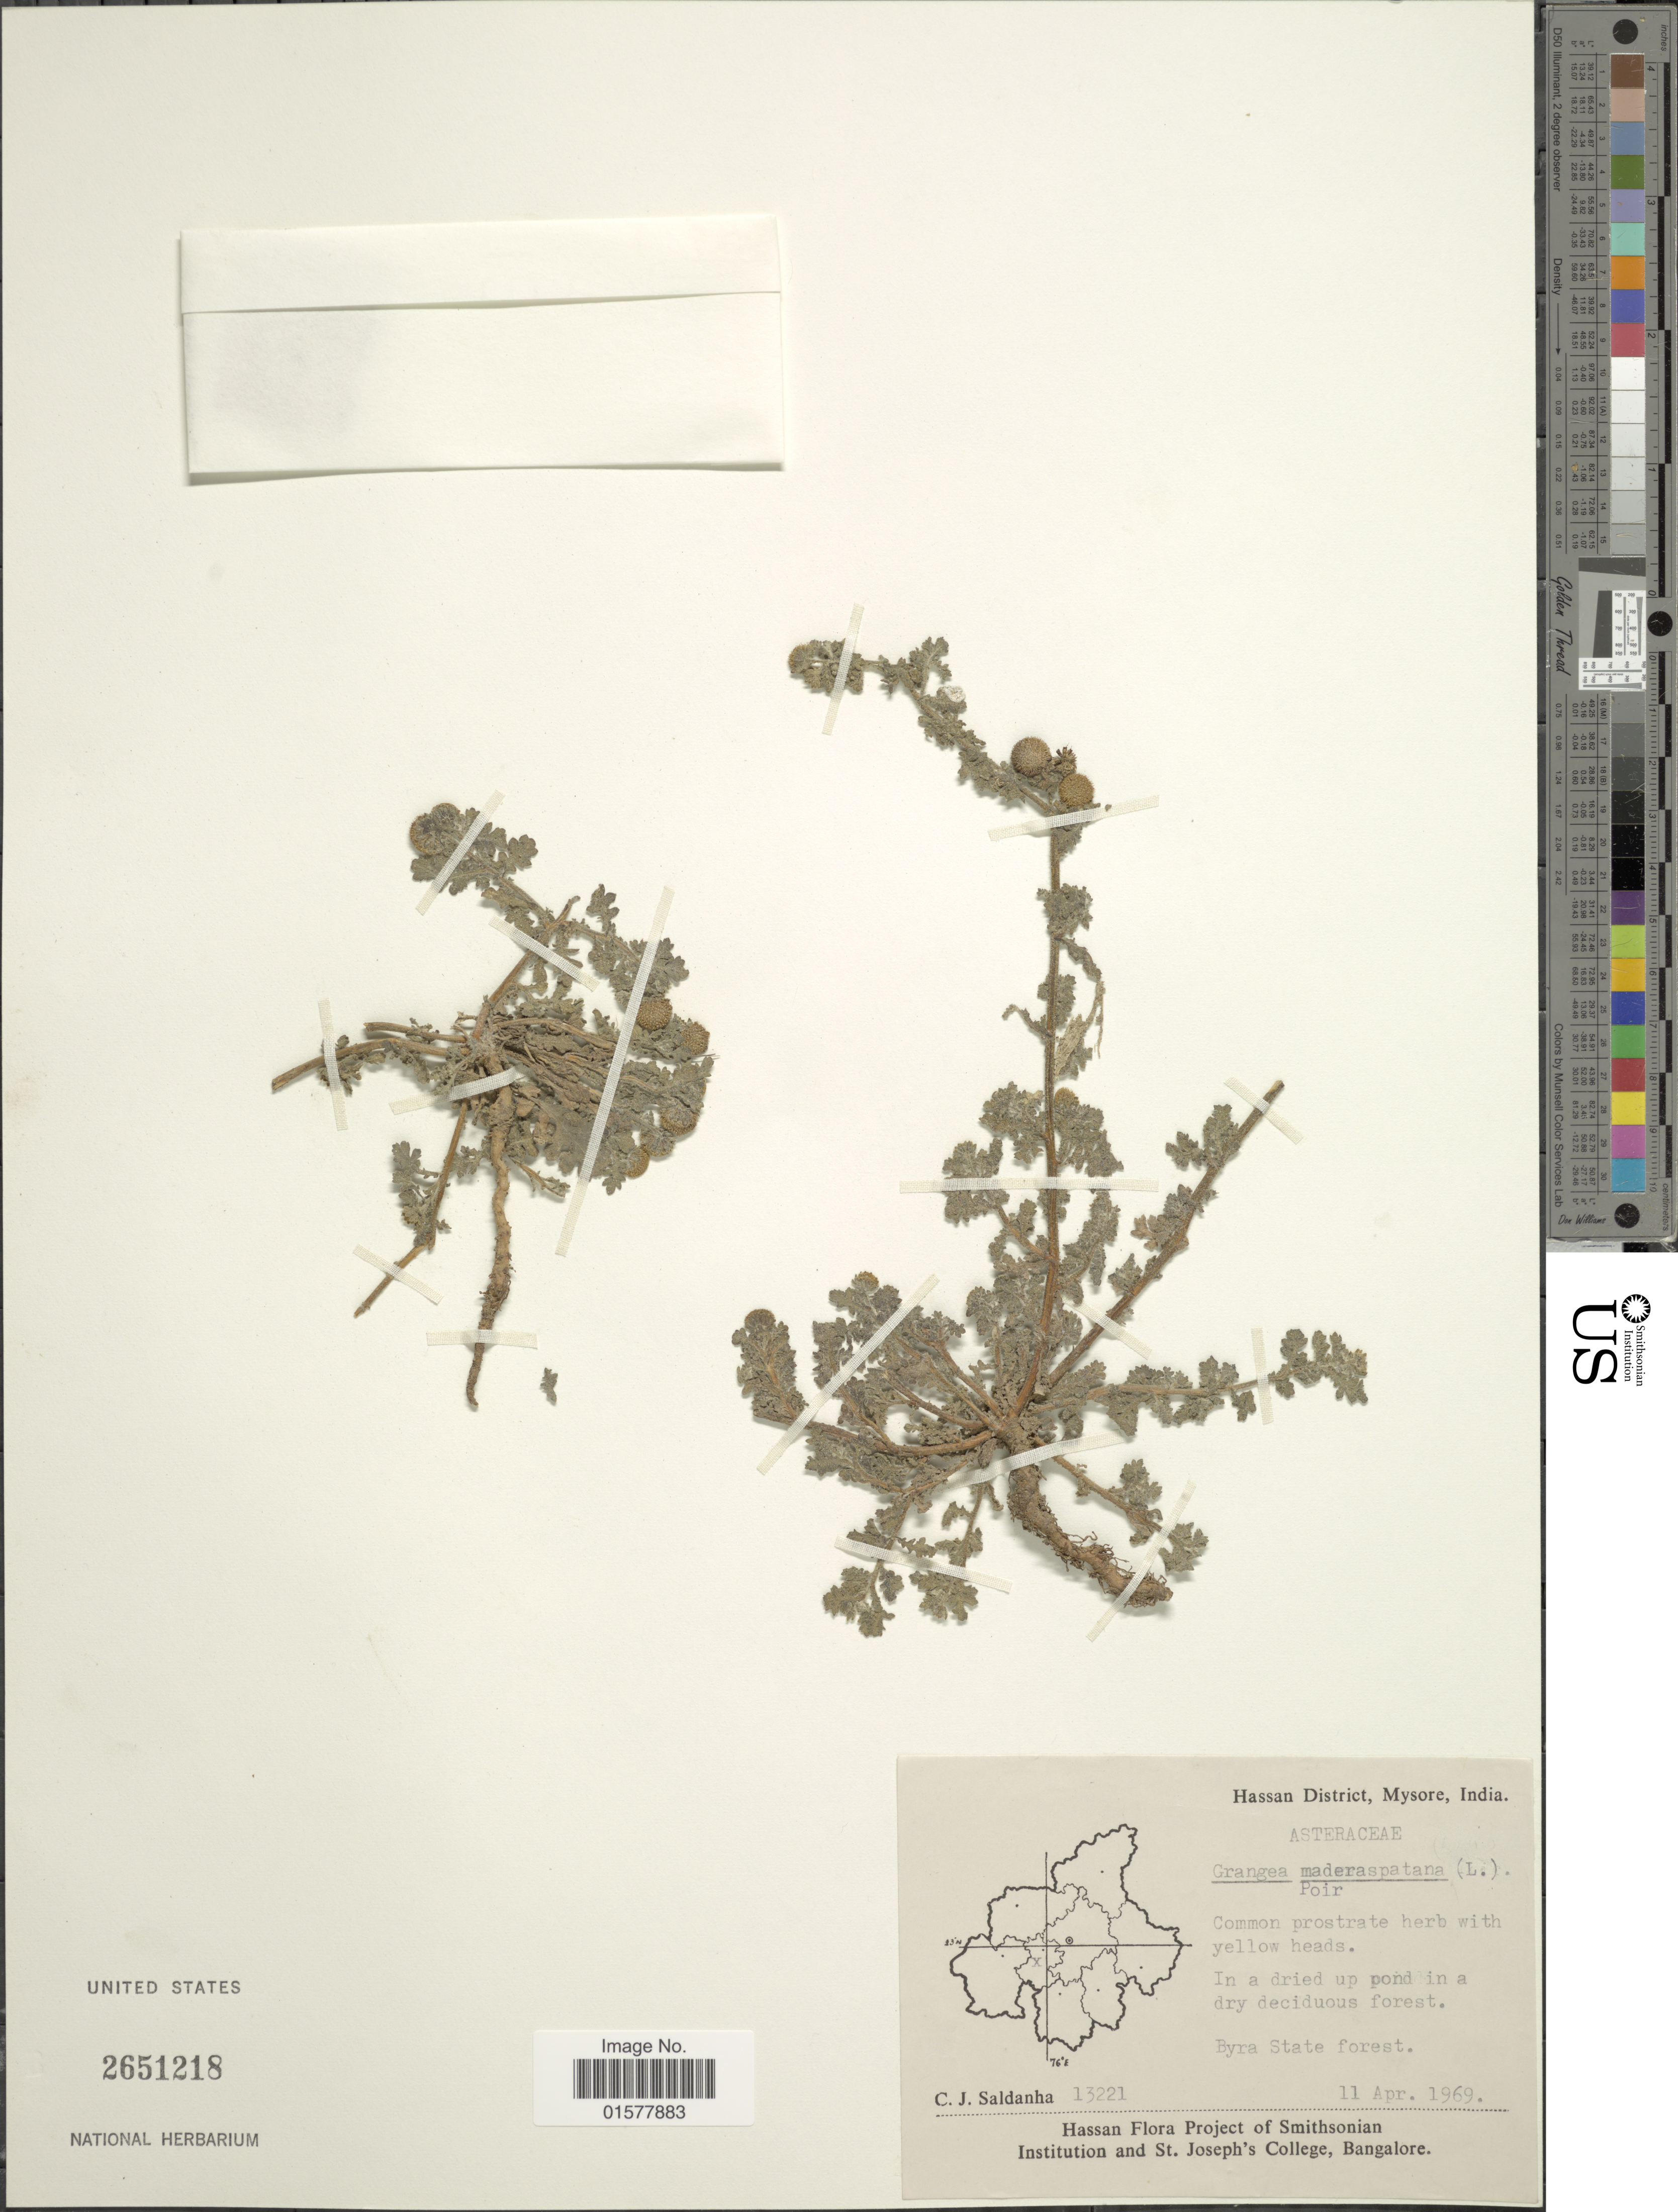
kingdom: Plantae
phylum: Tracheophyta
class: Magnoliopsida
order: Asterales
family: Asteraceae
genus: Grangea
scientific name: Grangea maderaspatana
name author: (L.) Poir.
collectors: C. J. Saldanha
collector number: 13221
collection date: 1969-04-11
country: India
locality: Hassan District, Mysore, India, Byra State forest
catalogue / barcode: US 2651218